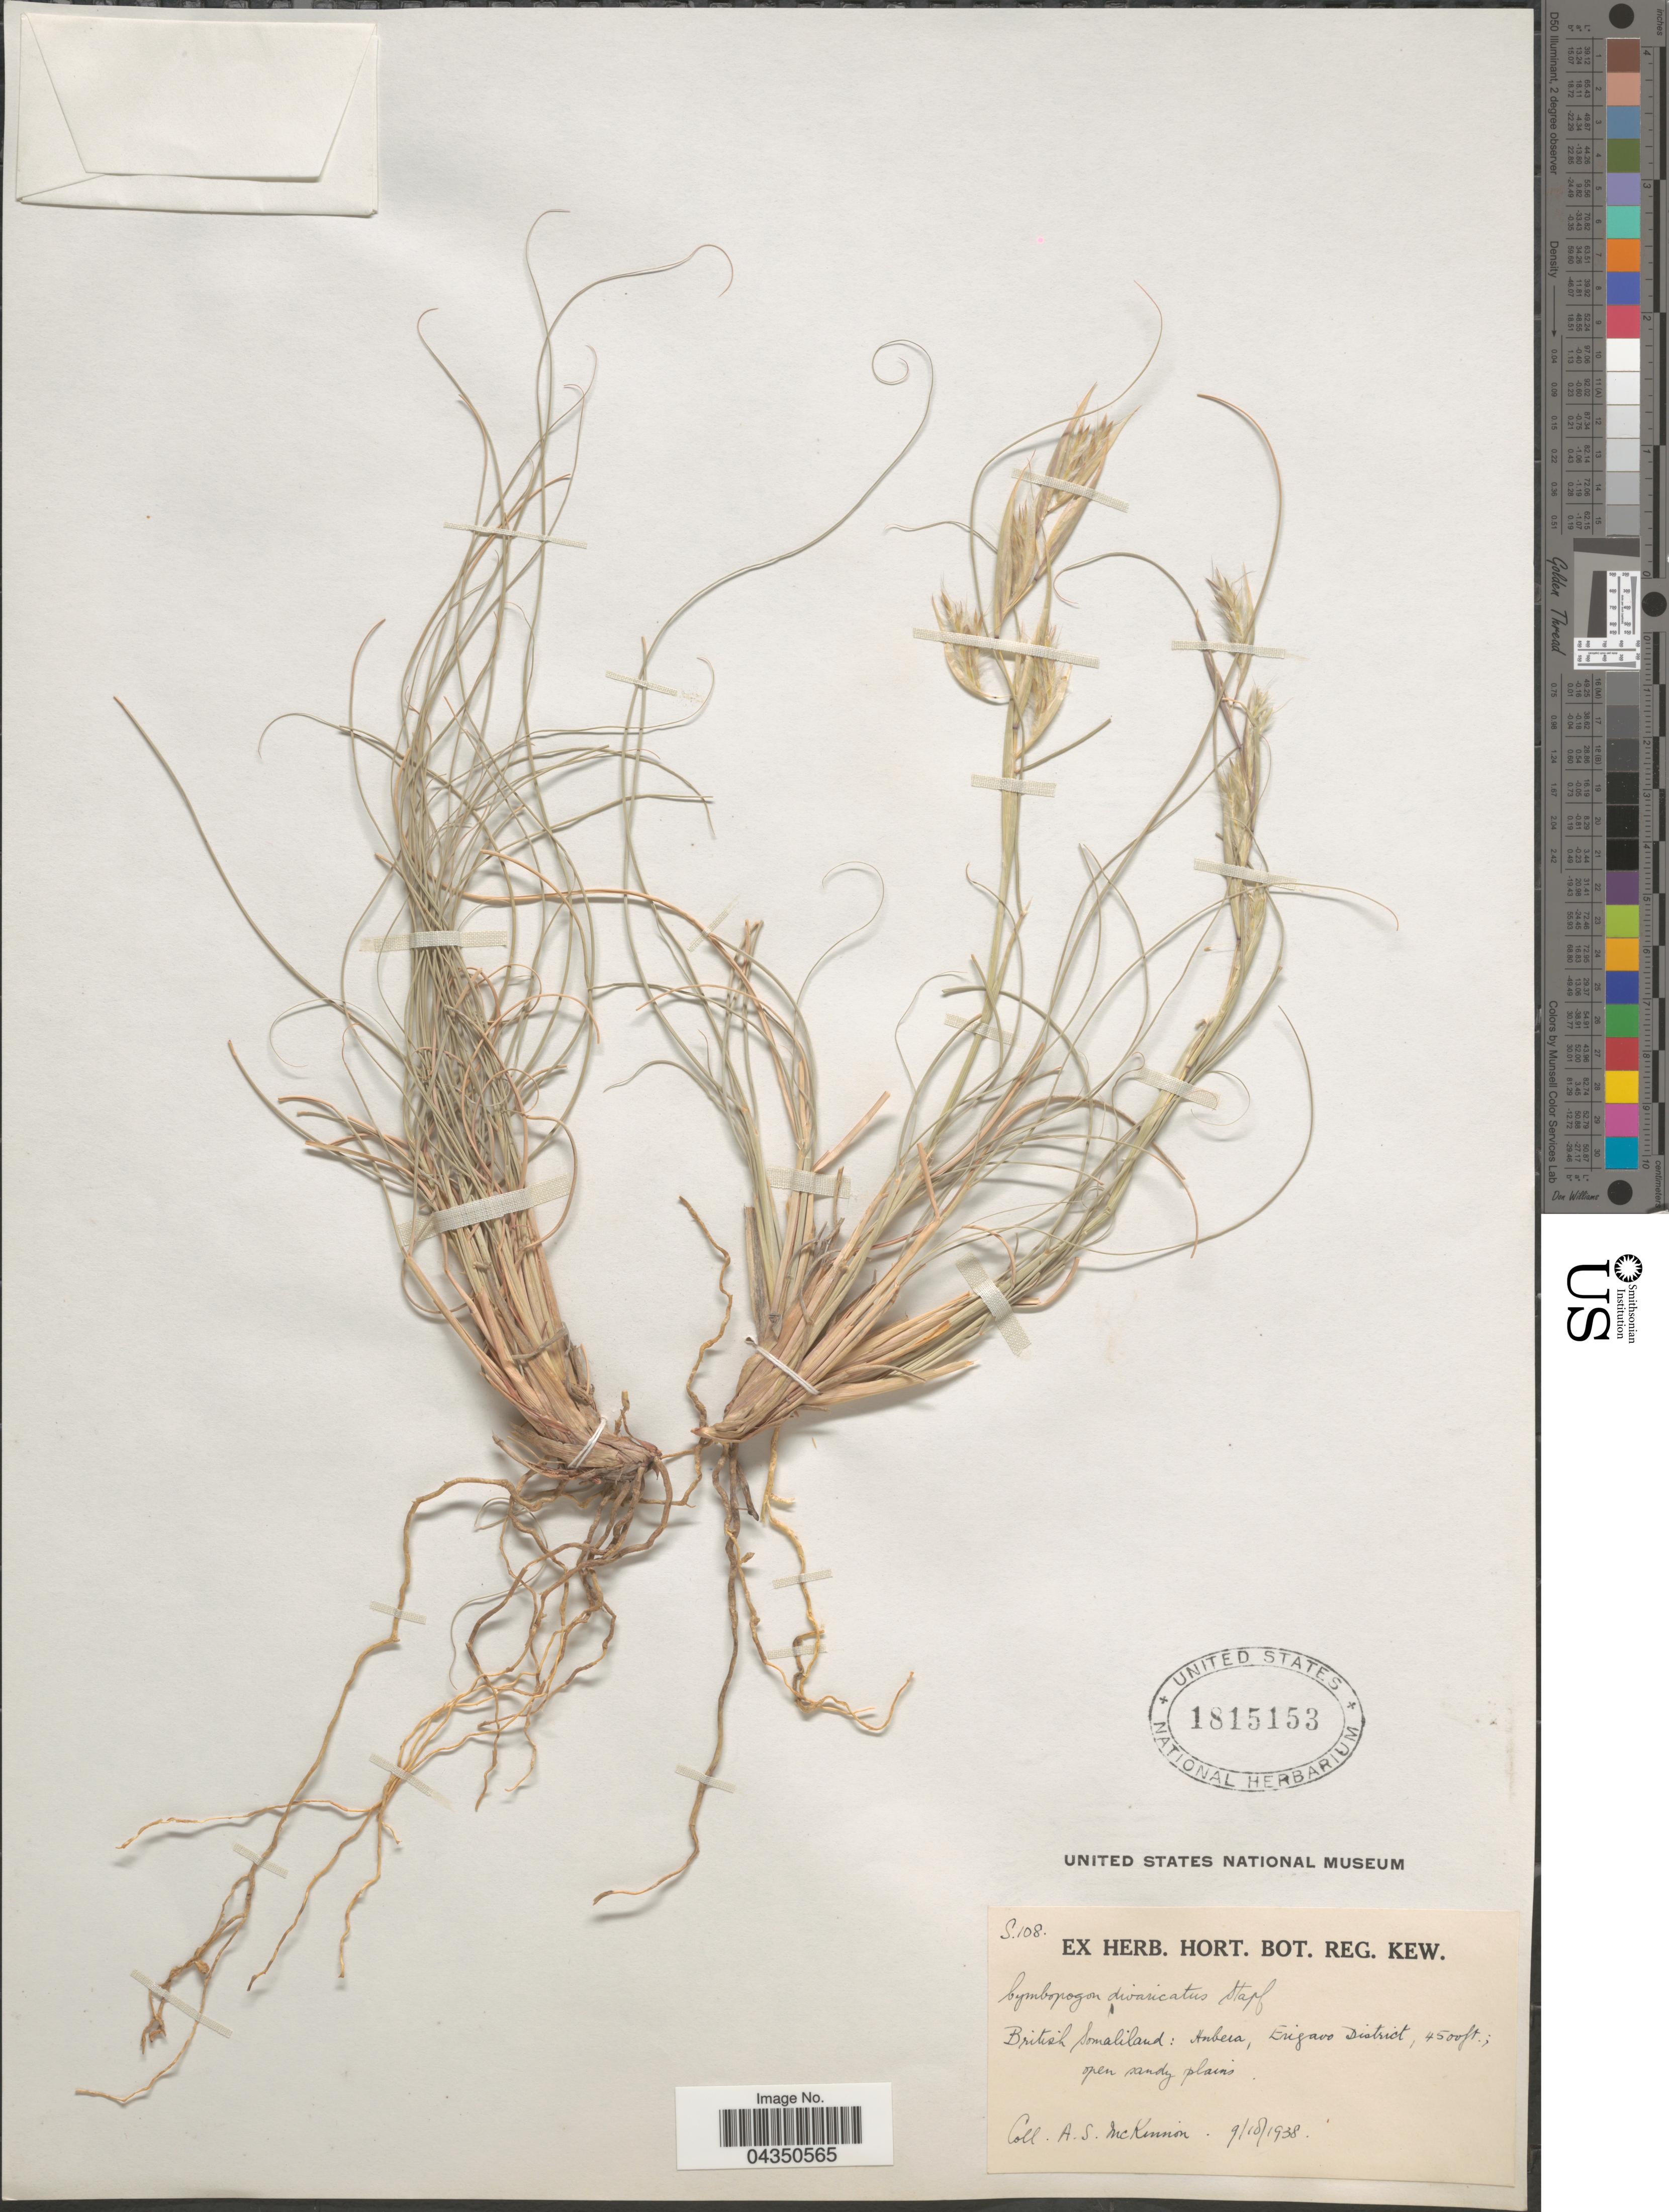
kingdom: Plantae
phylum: Tracheophyta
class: Liliopsida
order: Poales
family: Poaceae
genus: Cymbopogon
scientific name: Cymbopogon commutatus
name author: (Steud.) Stapf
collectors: A. Mckinnon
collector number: S.108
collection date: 1938-10-09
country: Somalia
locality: British Somaliland: Anbeia, Erigavo District.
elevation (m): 1372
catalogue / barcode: US 1815153